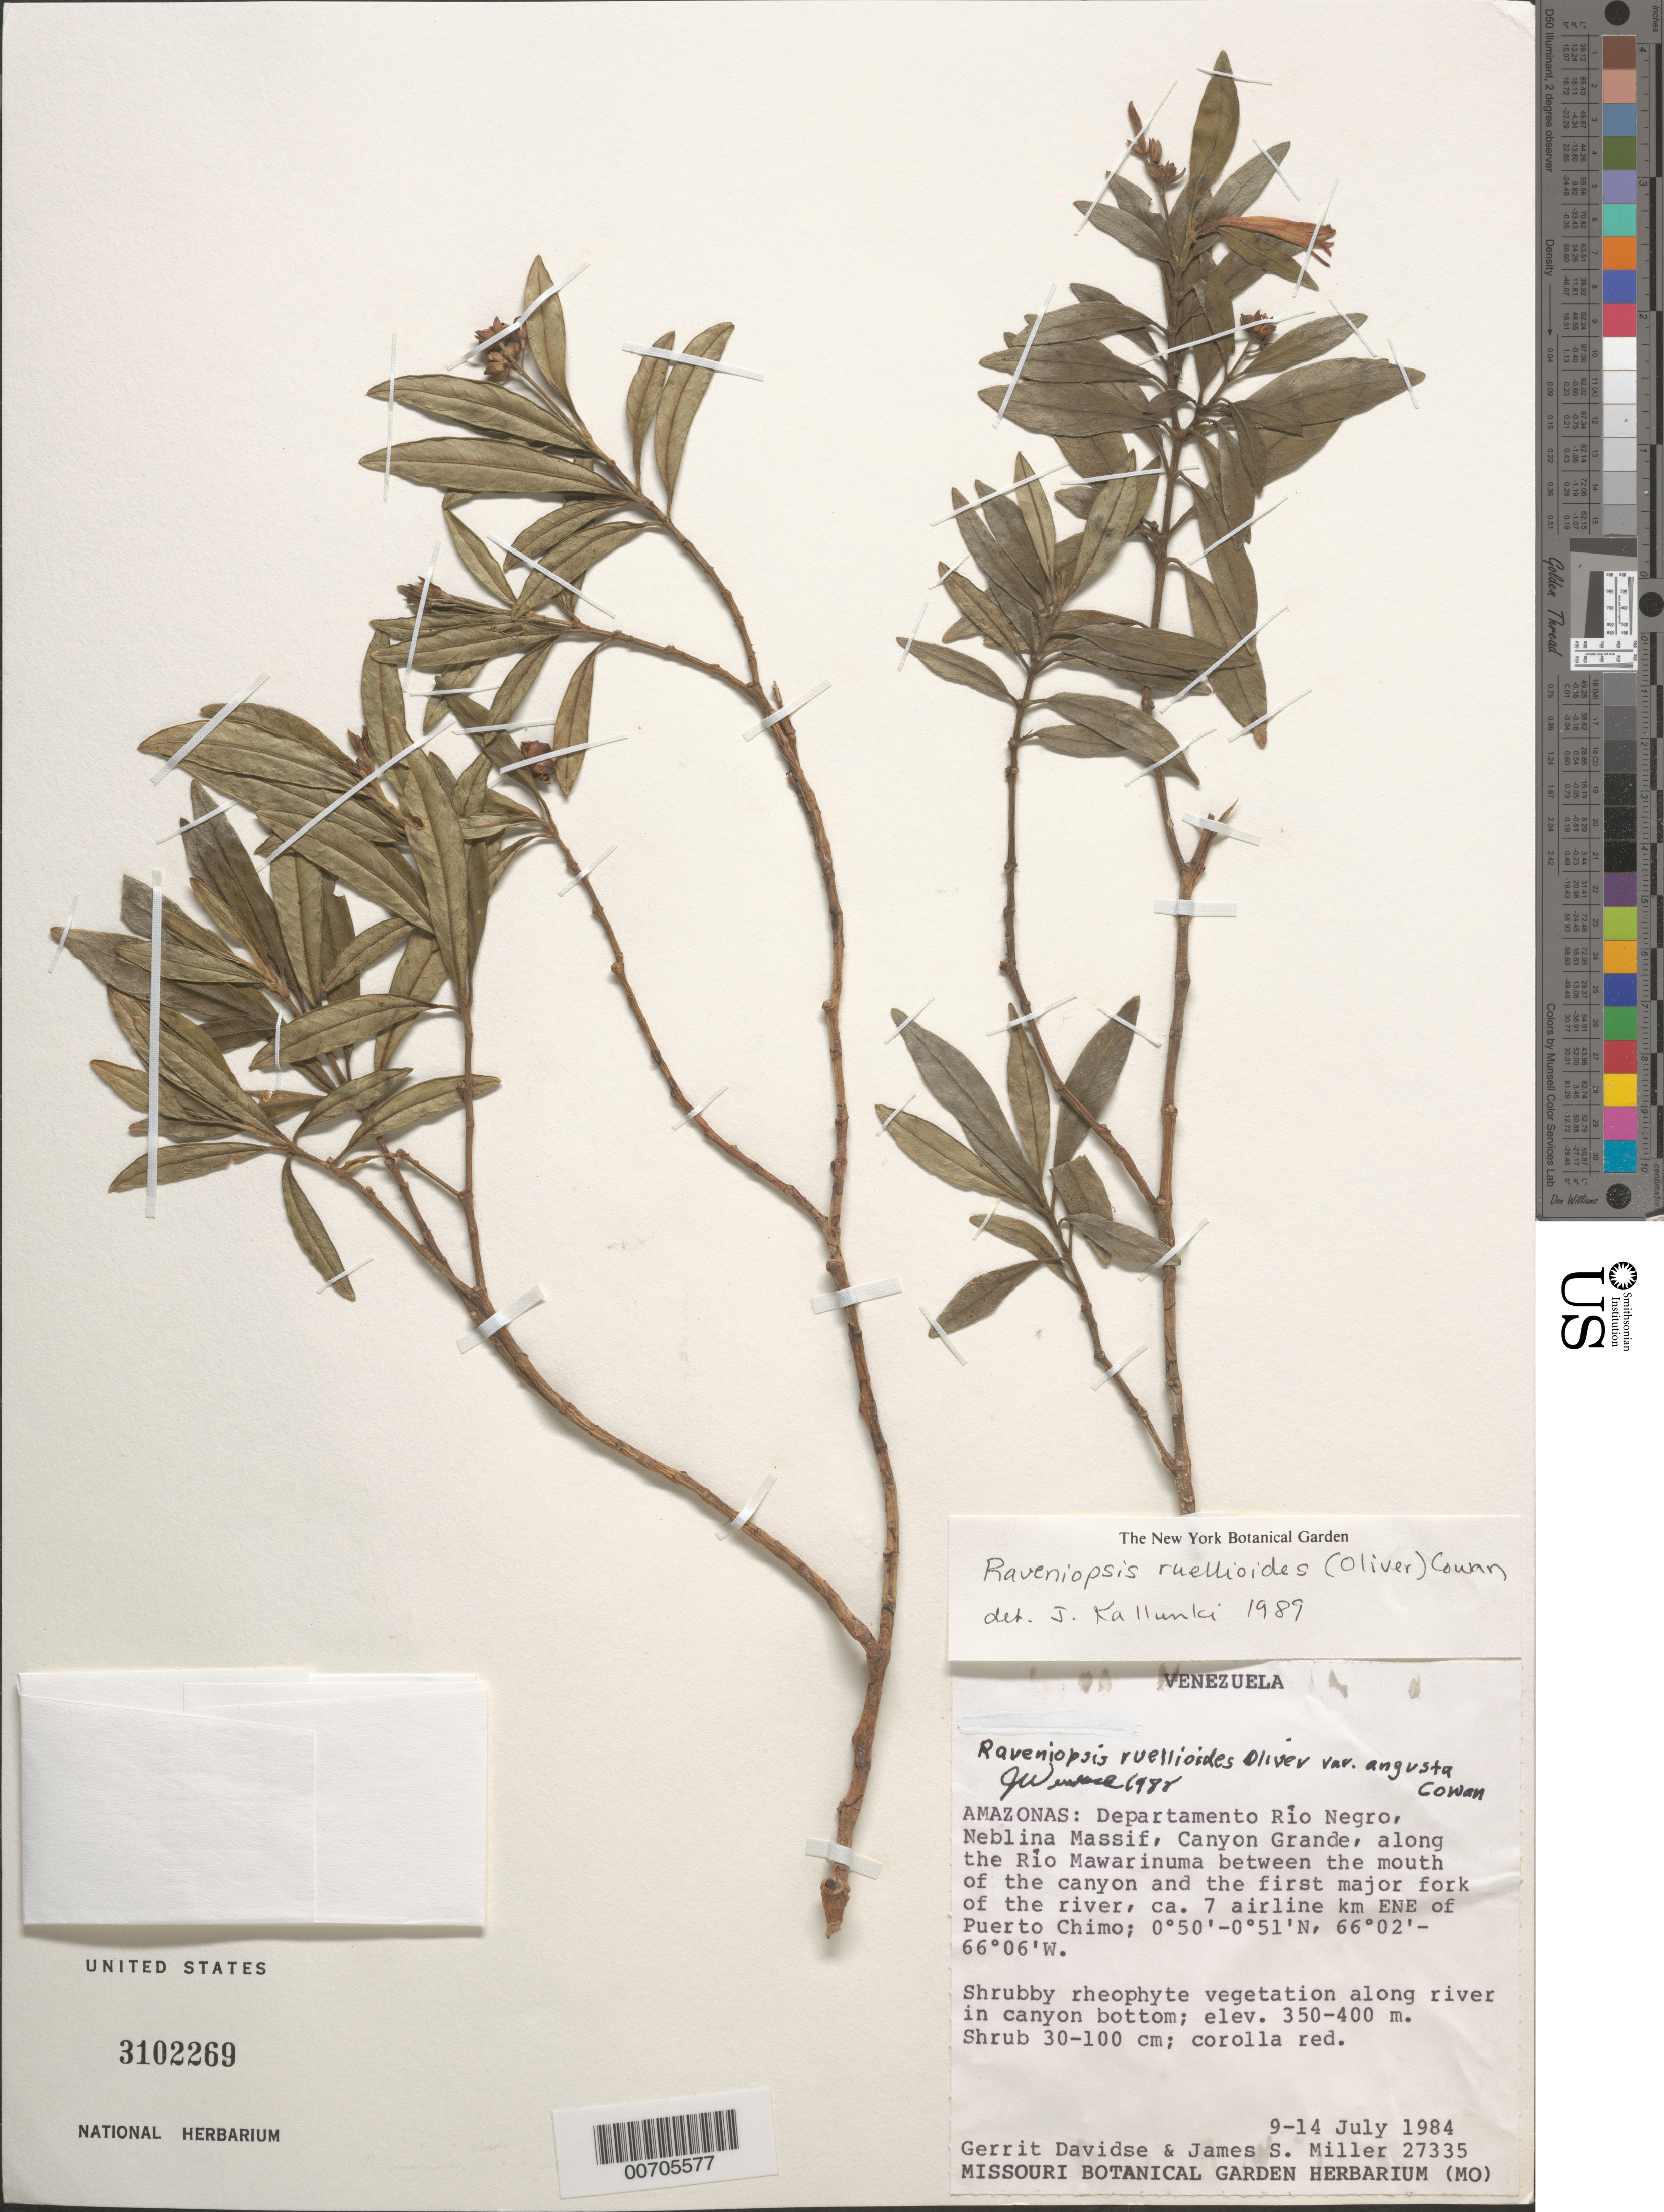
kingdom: Plantae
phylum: Tracheophyta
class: Magnoliopsida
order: Sapindales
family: Rutaceae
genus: Raveniopsis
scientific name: Raveniopsis ruellioides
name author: (Oliv.) R.S. Cowan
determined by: Kallunki, Jacquelyn A.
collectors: G. Davidse & J. S. Miller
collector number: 27335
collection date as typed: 9-Jul-84 to 14-Jul-84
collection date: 1984-07-09/1984-07-14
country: Venezuela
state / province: Amazonas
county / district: Río Negro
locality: Neblina Massif, Canyon Grande, along Río Mawarinuma, 7 airline km E-NE of Puerto Chimo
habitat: Along river in canyon bottom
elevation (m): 350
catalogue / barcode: US 3102269